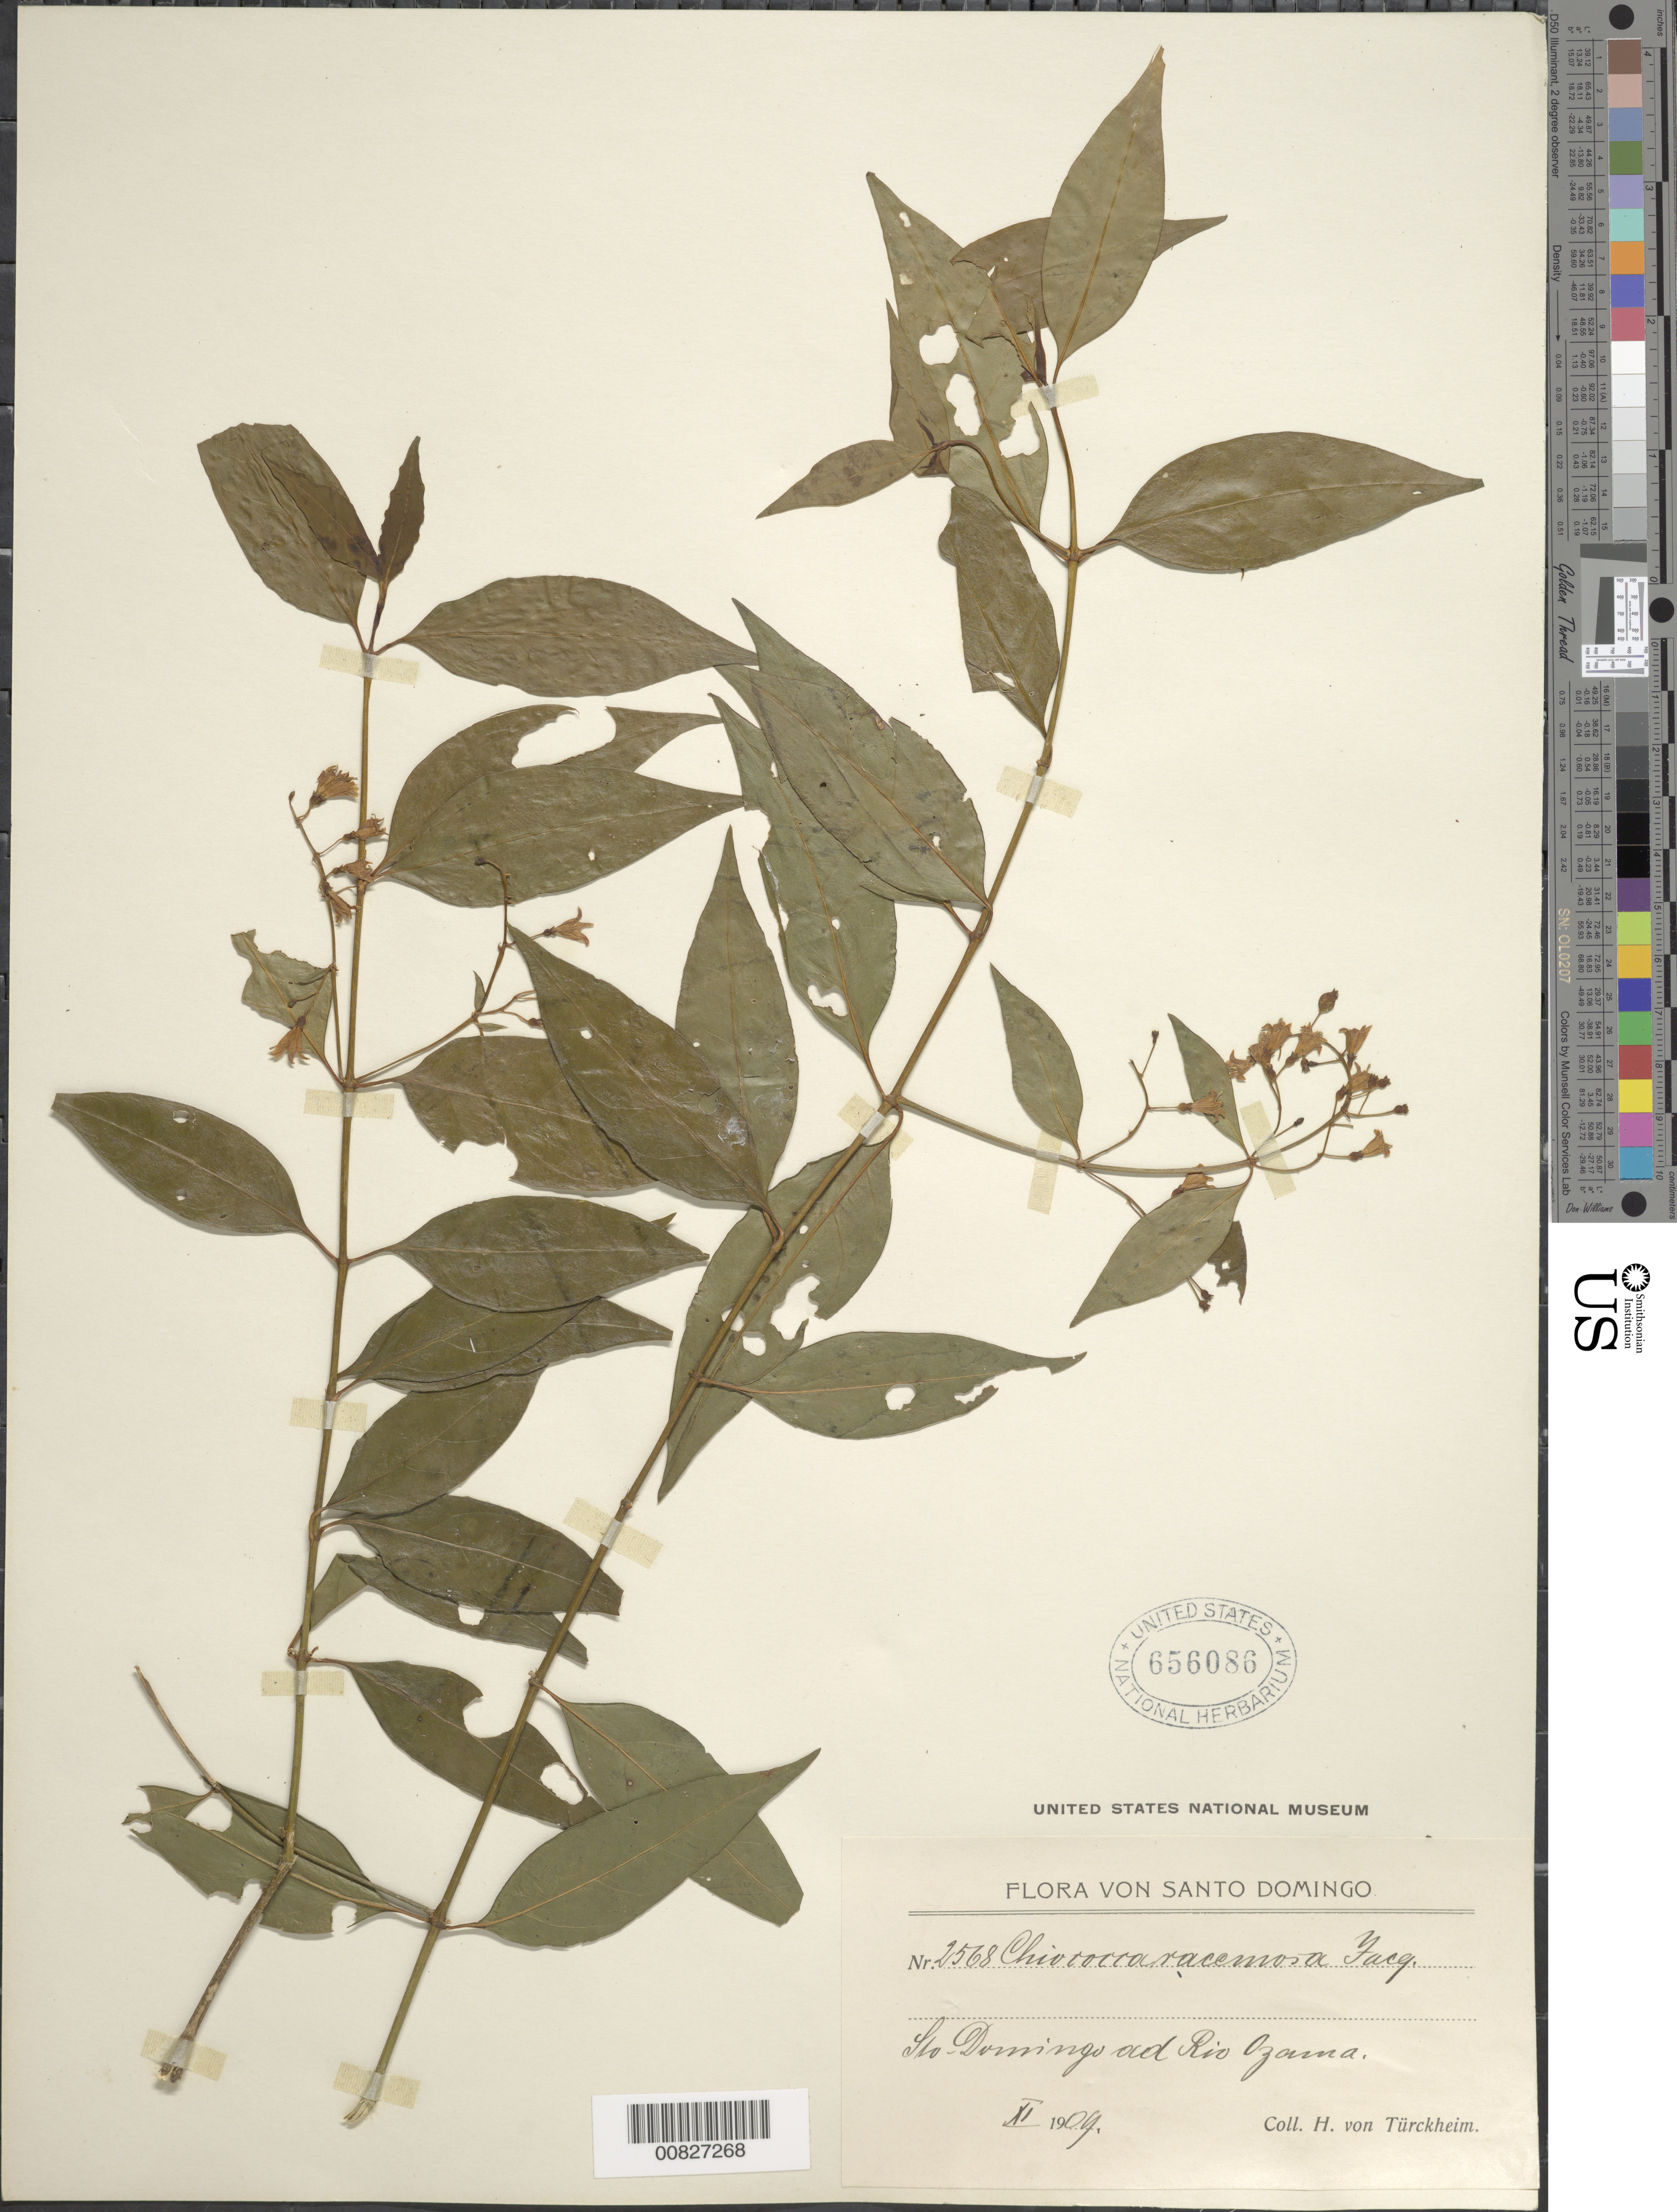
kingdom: Plantae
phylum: Tracheophyta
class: Magnoliopsida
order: Gentianales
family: Rubiaceae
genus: Chiococca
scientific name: Chiococca alba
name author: (L.) Hitchc.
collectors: H. von Türckheim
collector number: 2568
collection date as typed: Nov 1909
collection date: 1909-11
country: Dominican Republic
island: Hispaniola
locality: Río Ozama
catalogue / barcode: US 656086